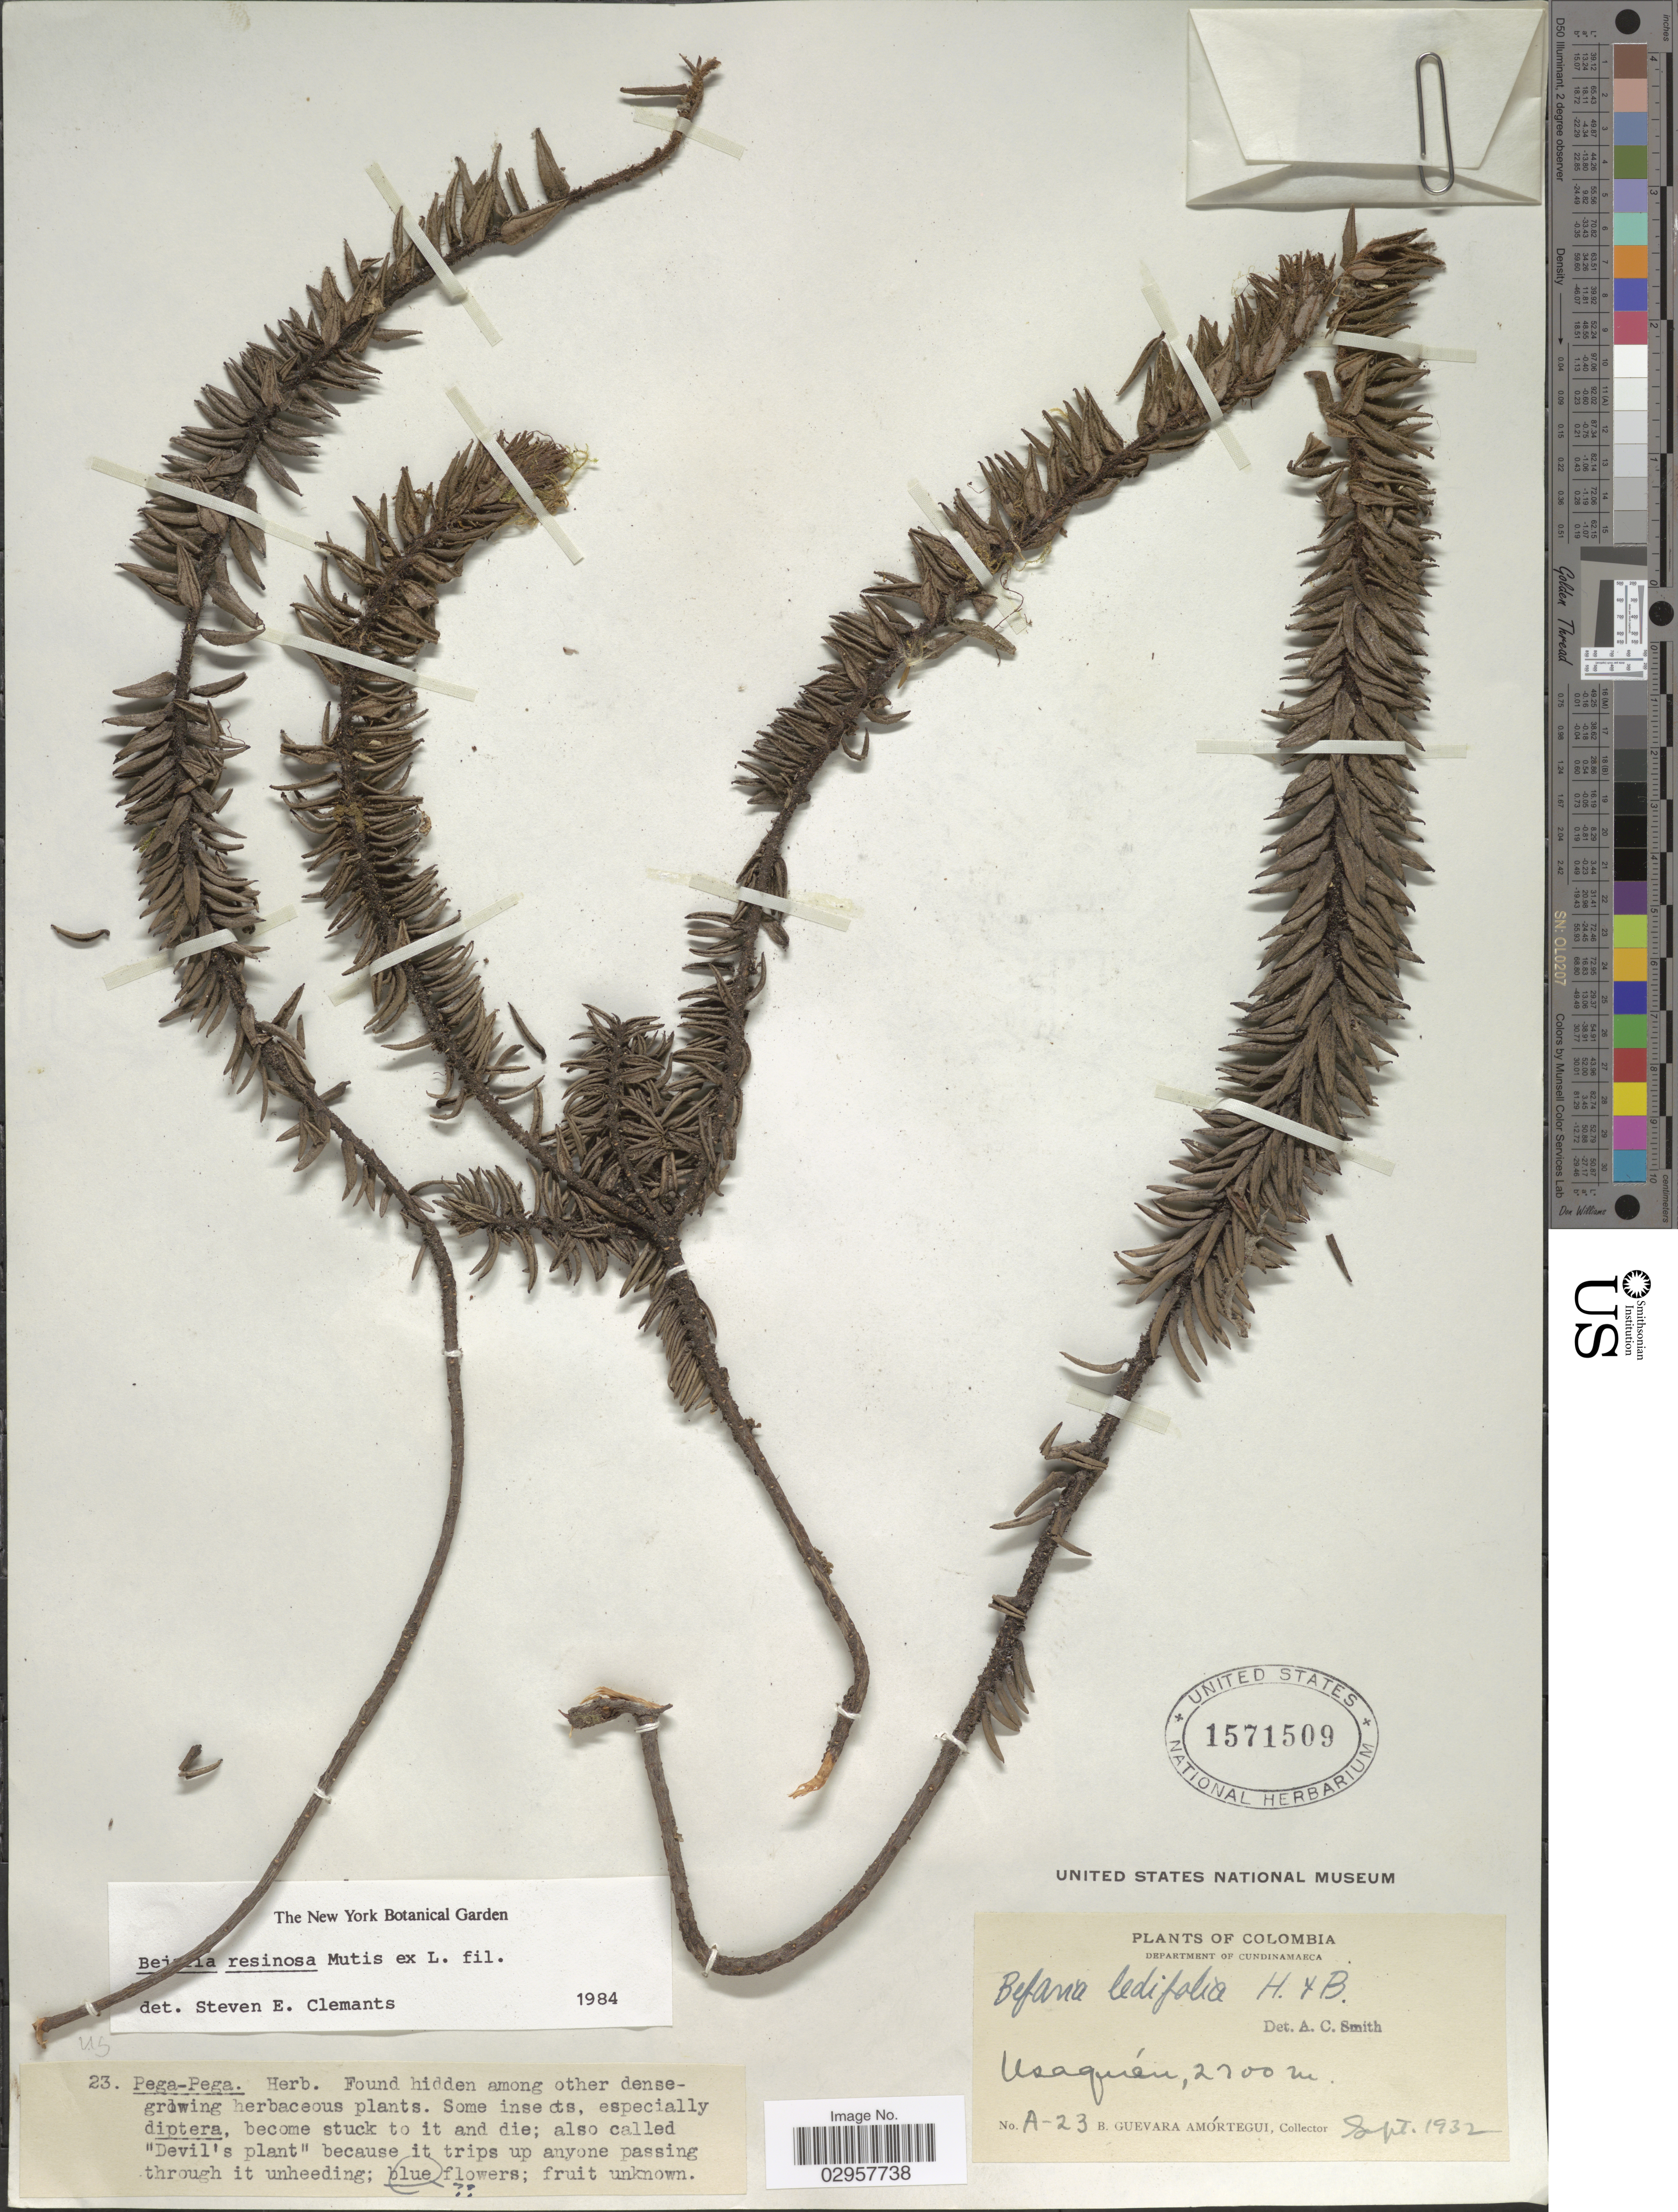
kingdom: Plantae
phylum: Tracheophyta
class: Magnoliopsida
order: Ericales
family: Ericaceae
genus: Befaria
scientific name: Befaria resinosa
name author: Mutis ex L. f.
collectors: B. Guevara Amortegui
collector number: A-23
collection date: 1932-09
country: Colombia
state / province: Cundinamarca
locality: Department of Cundinamarca. Usaquén.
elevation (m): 2700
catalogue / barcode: US 1571509